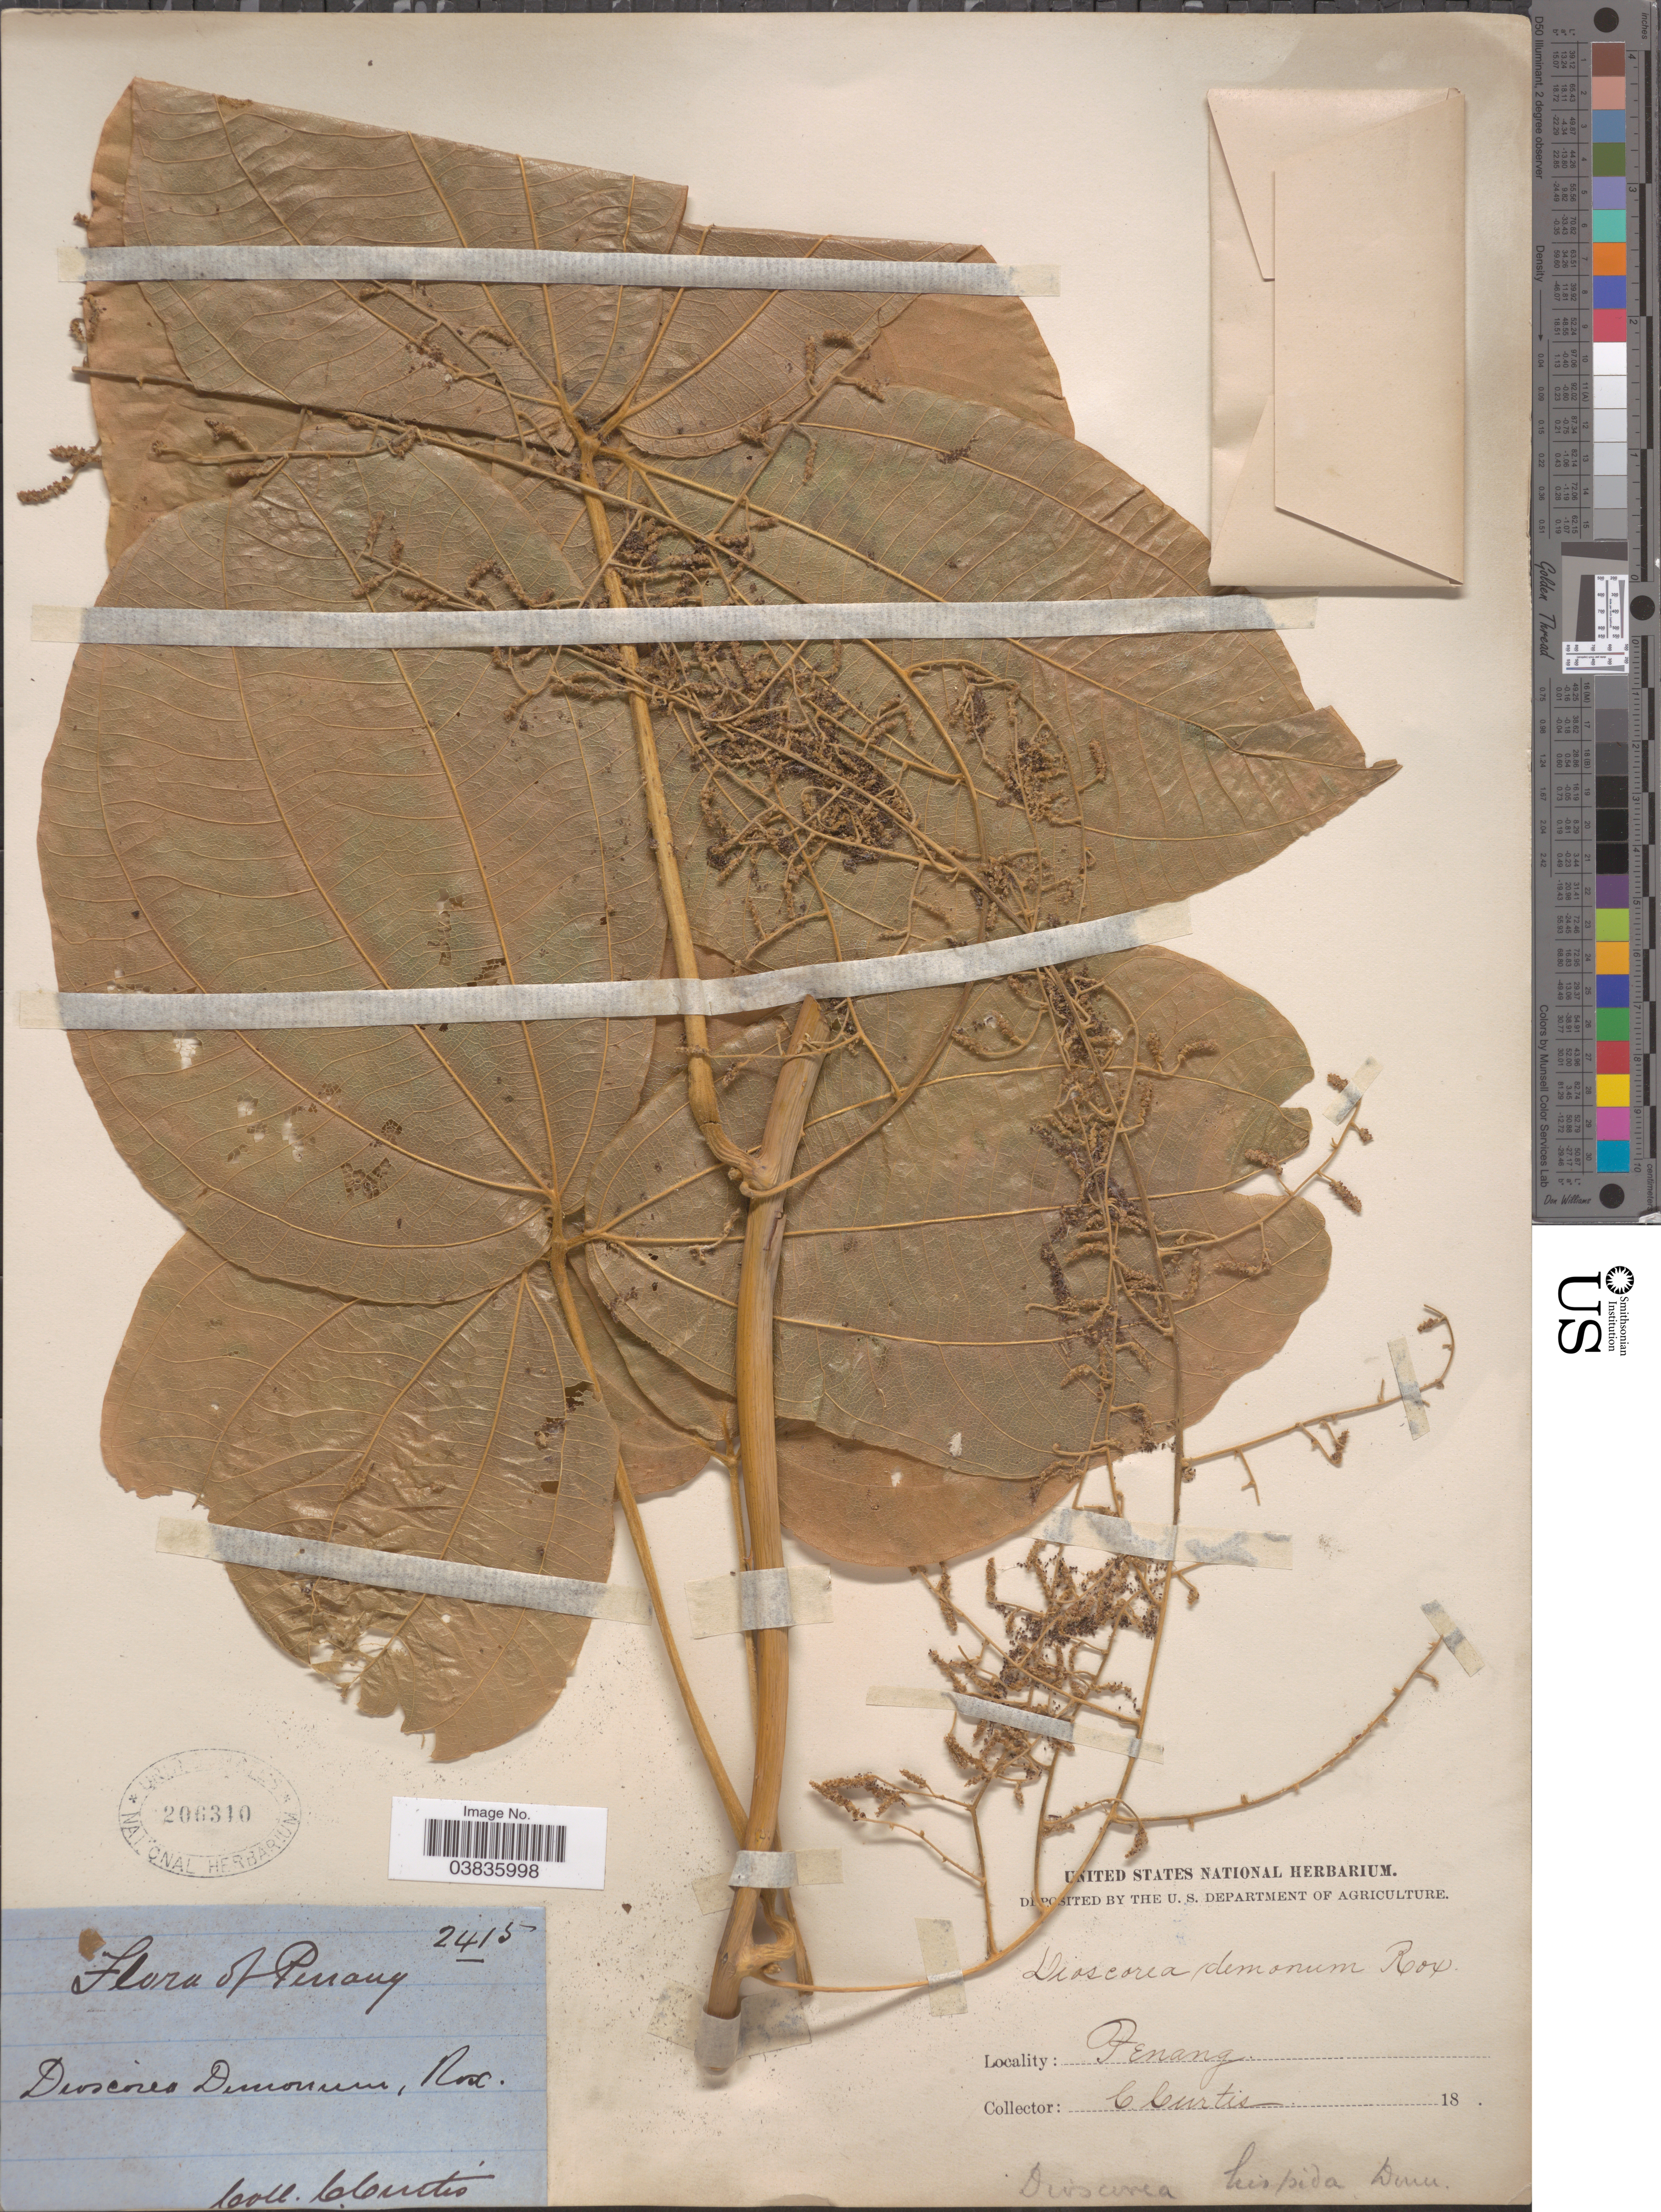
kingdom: Plantae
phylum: Tracheophyta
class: Liliopsida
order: Dioscoreales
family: Dioscoreaceae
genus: Dioscorea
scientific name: Dioscorea triphylla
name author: L.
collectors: C. Curtis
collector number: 2415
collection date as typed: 18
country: Malaysia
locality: Penang.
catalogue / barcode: US 206310